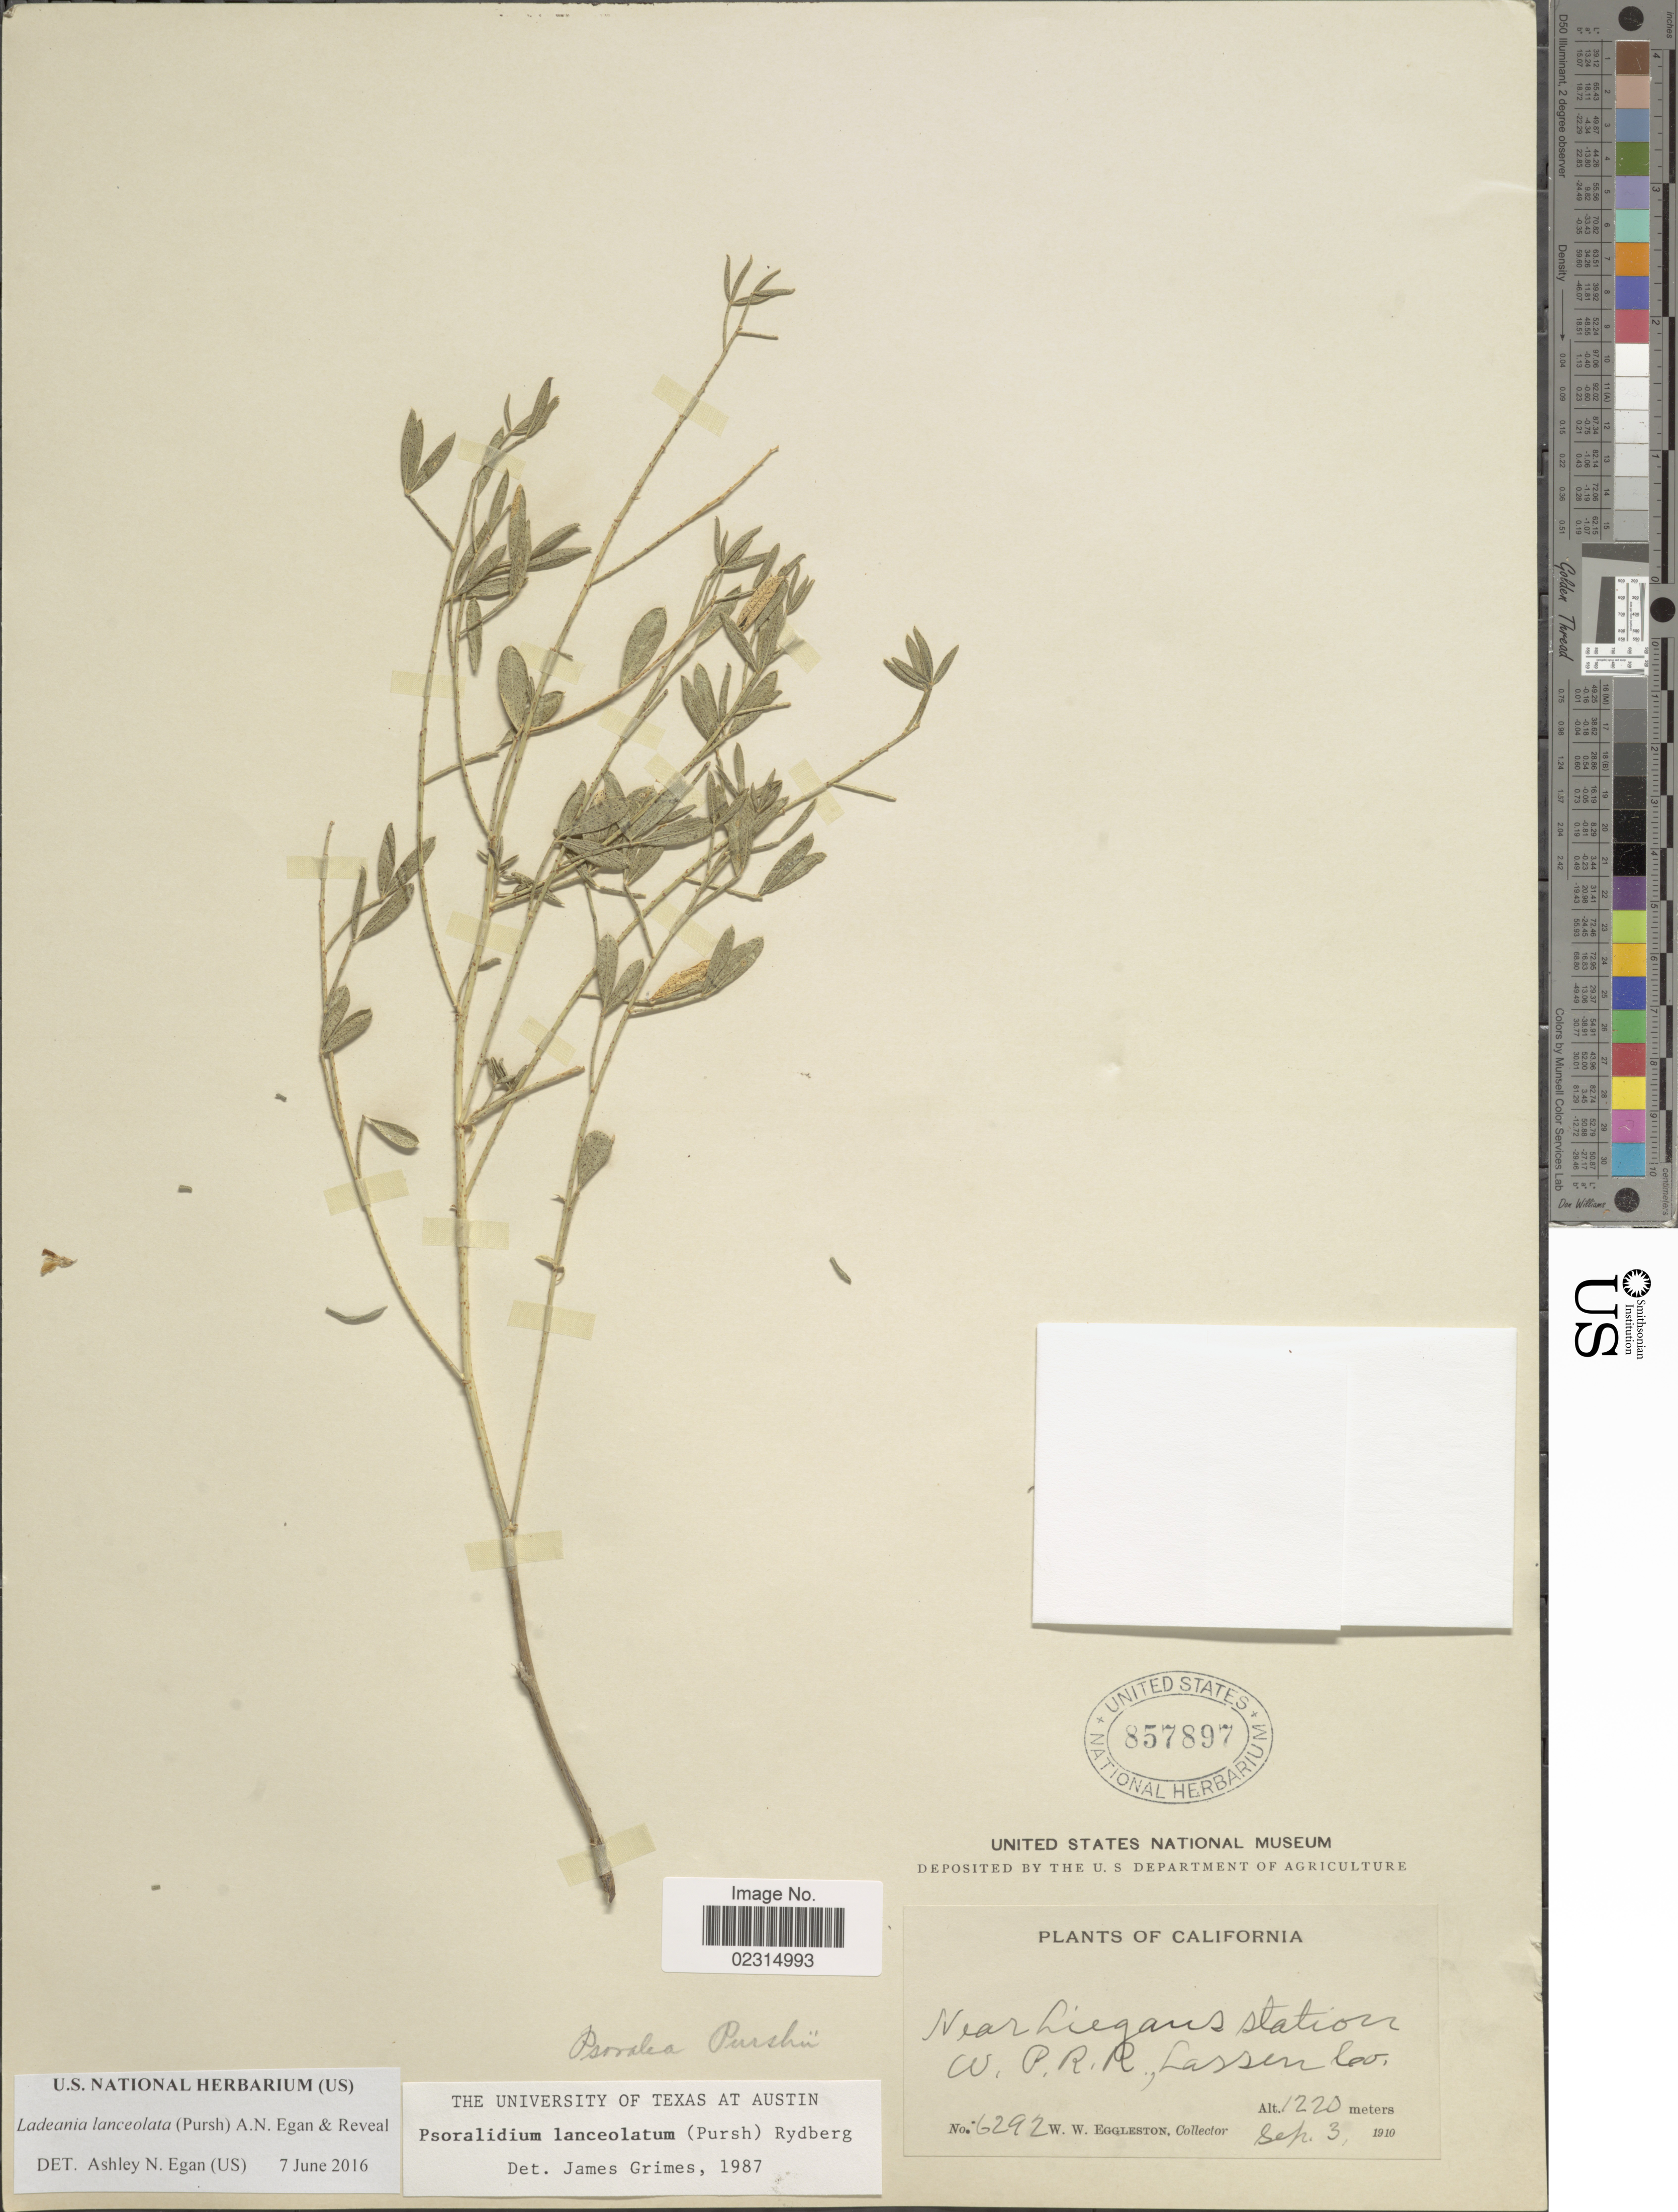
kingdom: Plantae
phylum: Tracheophyta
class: Magnoliopsida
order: Fabales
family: Fabaceae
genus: Ladeania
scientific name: Ladeania lanceolata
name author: (Pursh) A.N. Egan & Reveal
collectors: W. W. Eggleston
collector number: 6292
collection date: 1910-09-03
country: United States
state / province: California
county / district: Lassen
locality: Near Liegans station W, P.R.R., Lassen Co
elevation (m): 1220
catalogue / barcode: US 857897